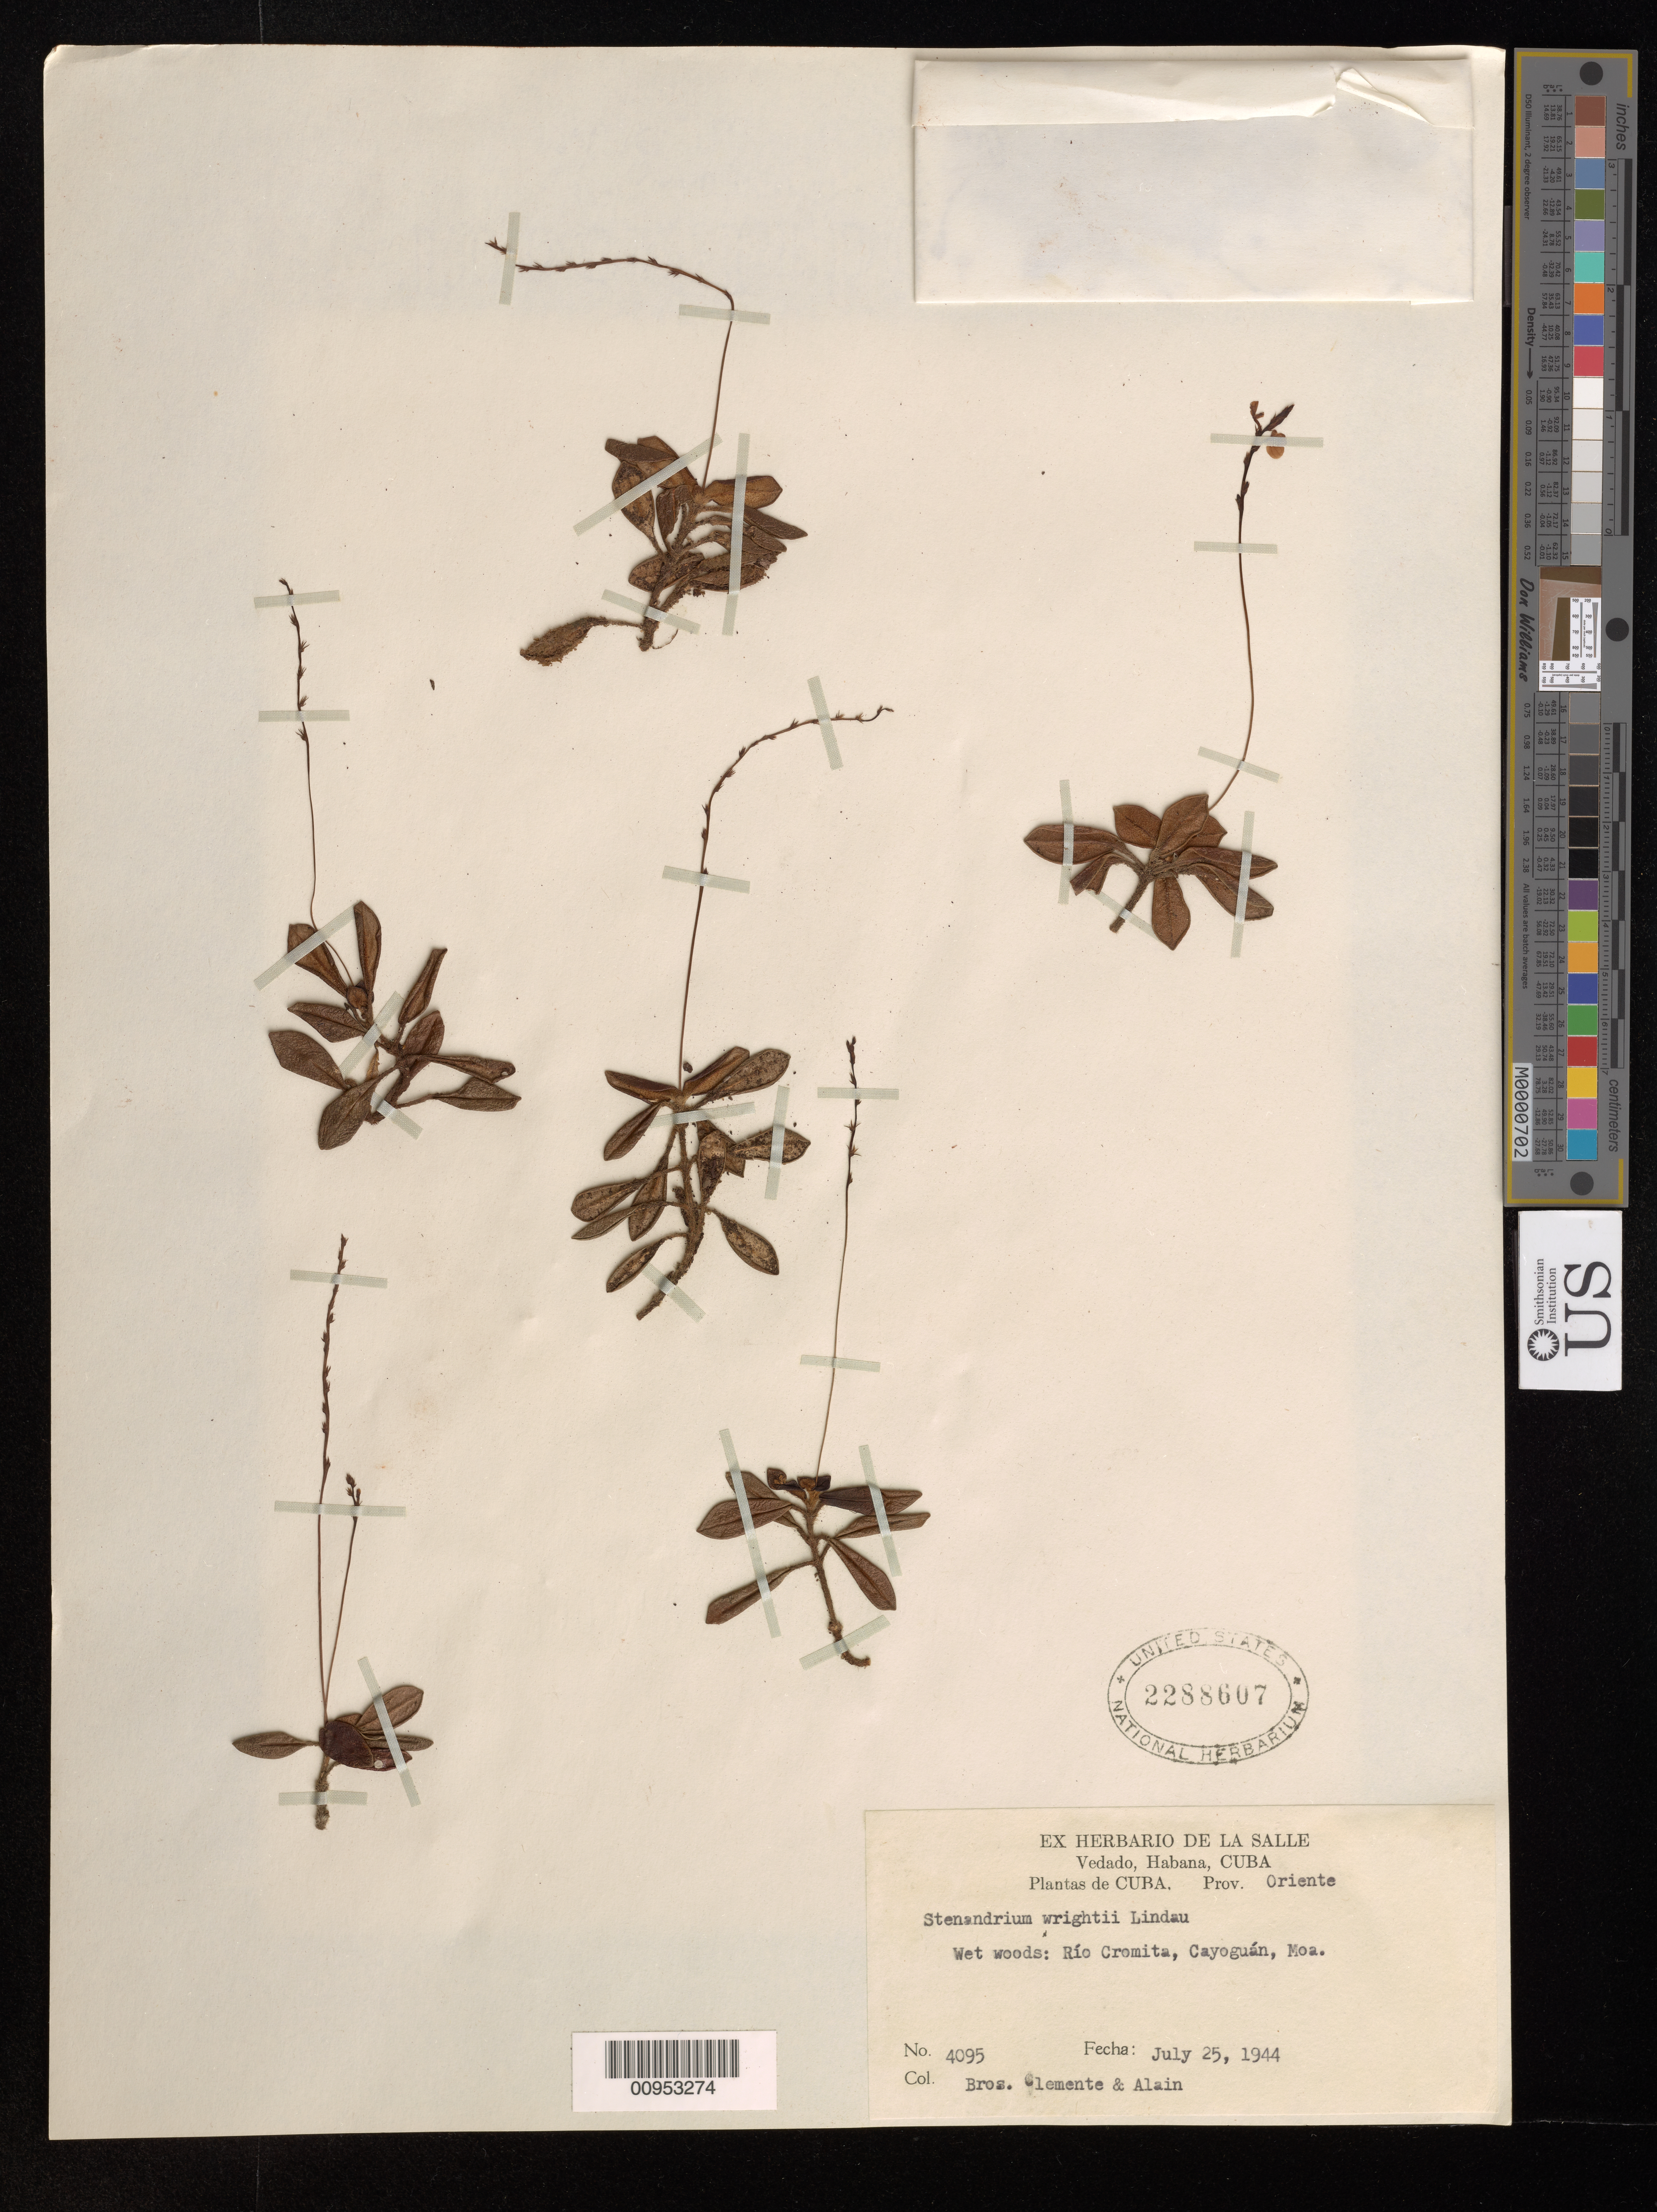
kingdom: Plantae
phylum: Tracheophyta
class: Magnoliopsida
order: Lamiales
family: Acanthaceae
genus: Stenandrium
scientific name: Stenandrium wrightii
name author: Lindau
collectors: Bro. Clemente & A. H. Liogier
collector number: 4095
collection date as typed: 25 Jul 1944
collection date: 1944-07-25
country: Cuba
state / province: Holguín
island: Cuba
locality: Río Cromita Cayoguán, Moa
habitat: Wet woods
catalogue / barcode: US 2288607